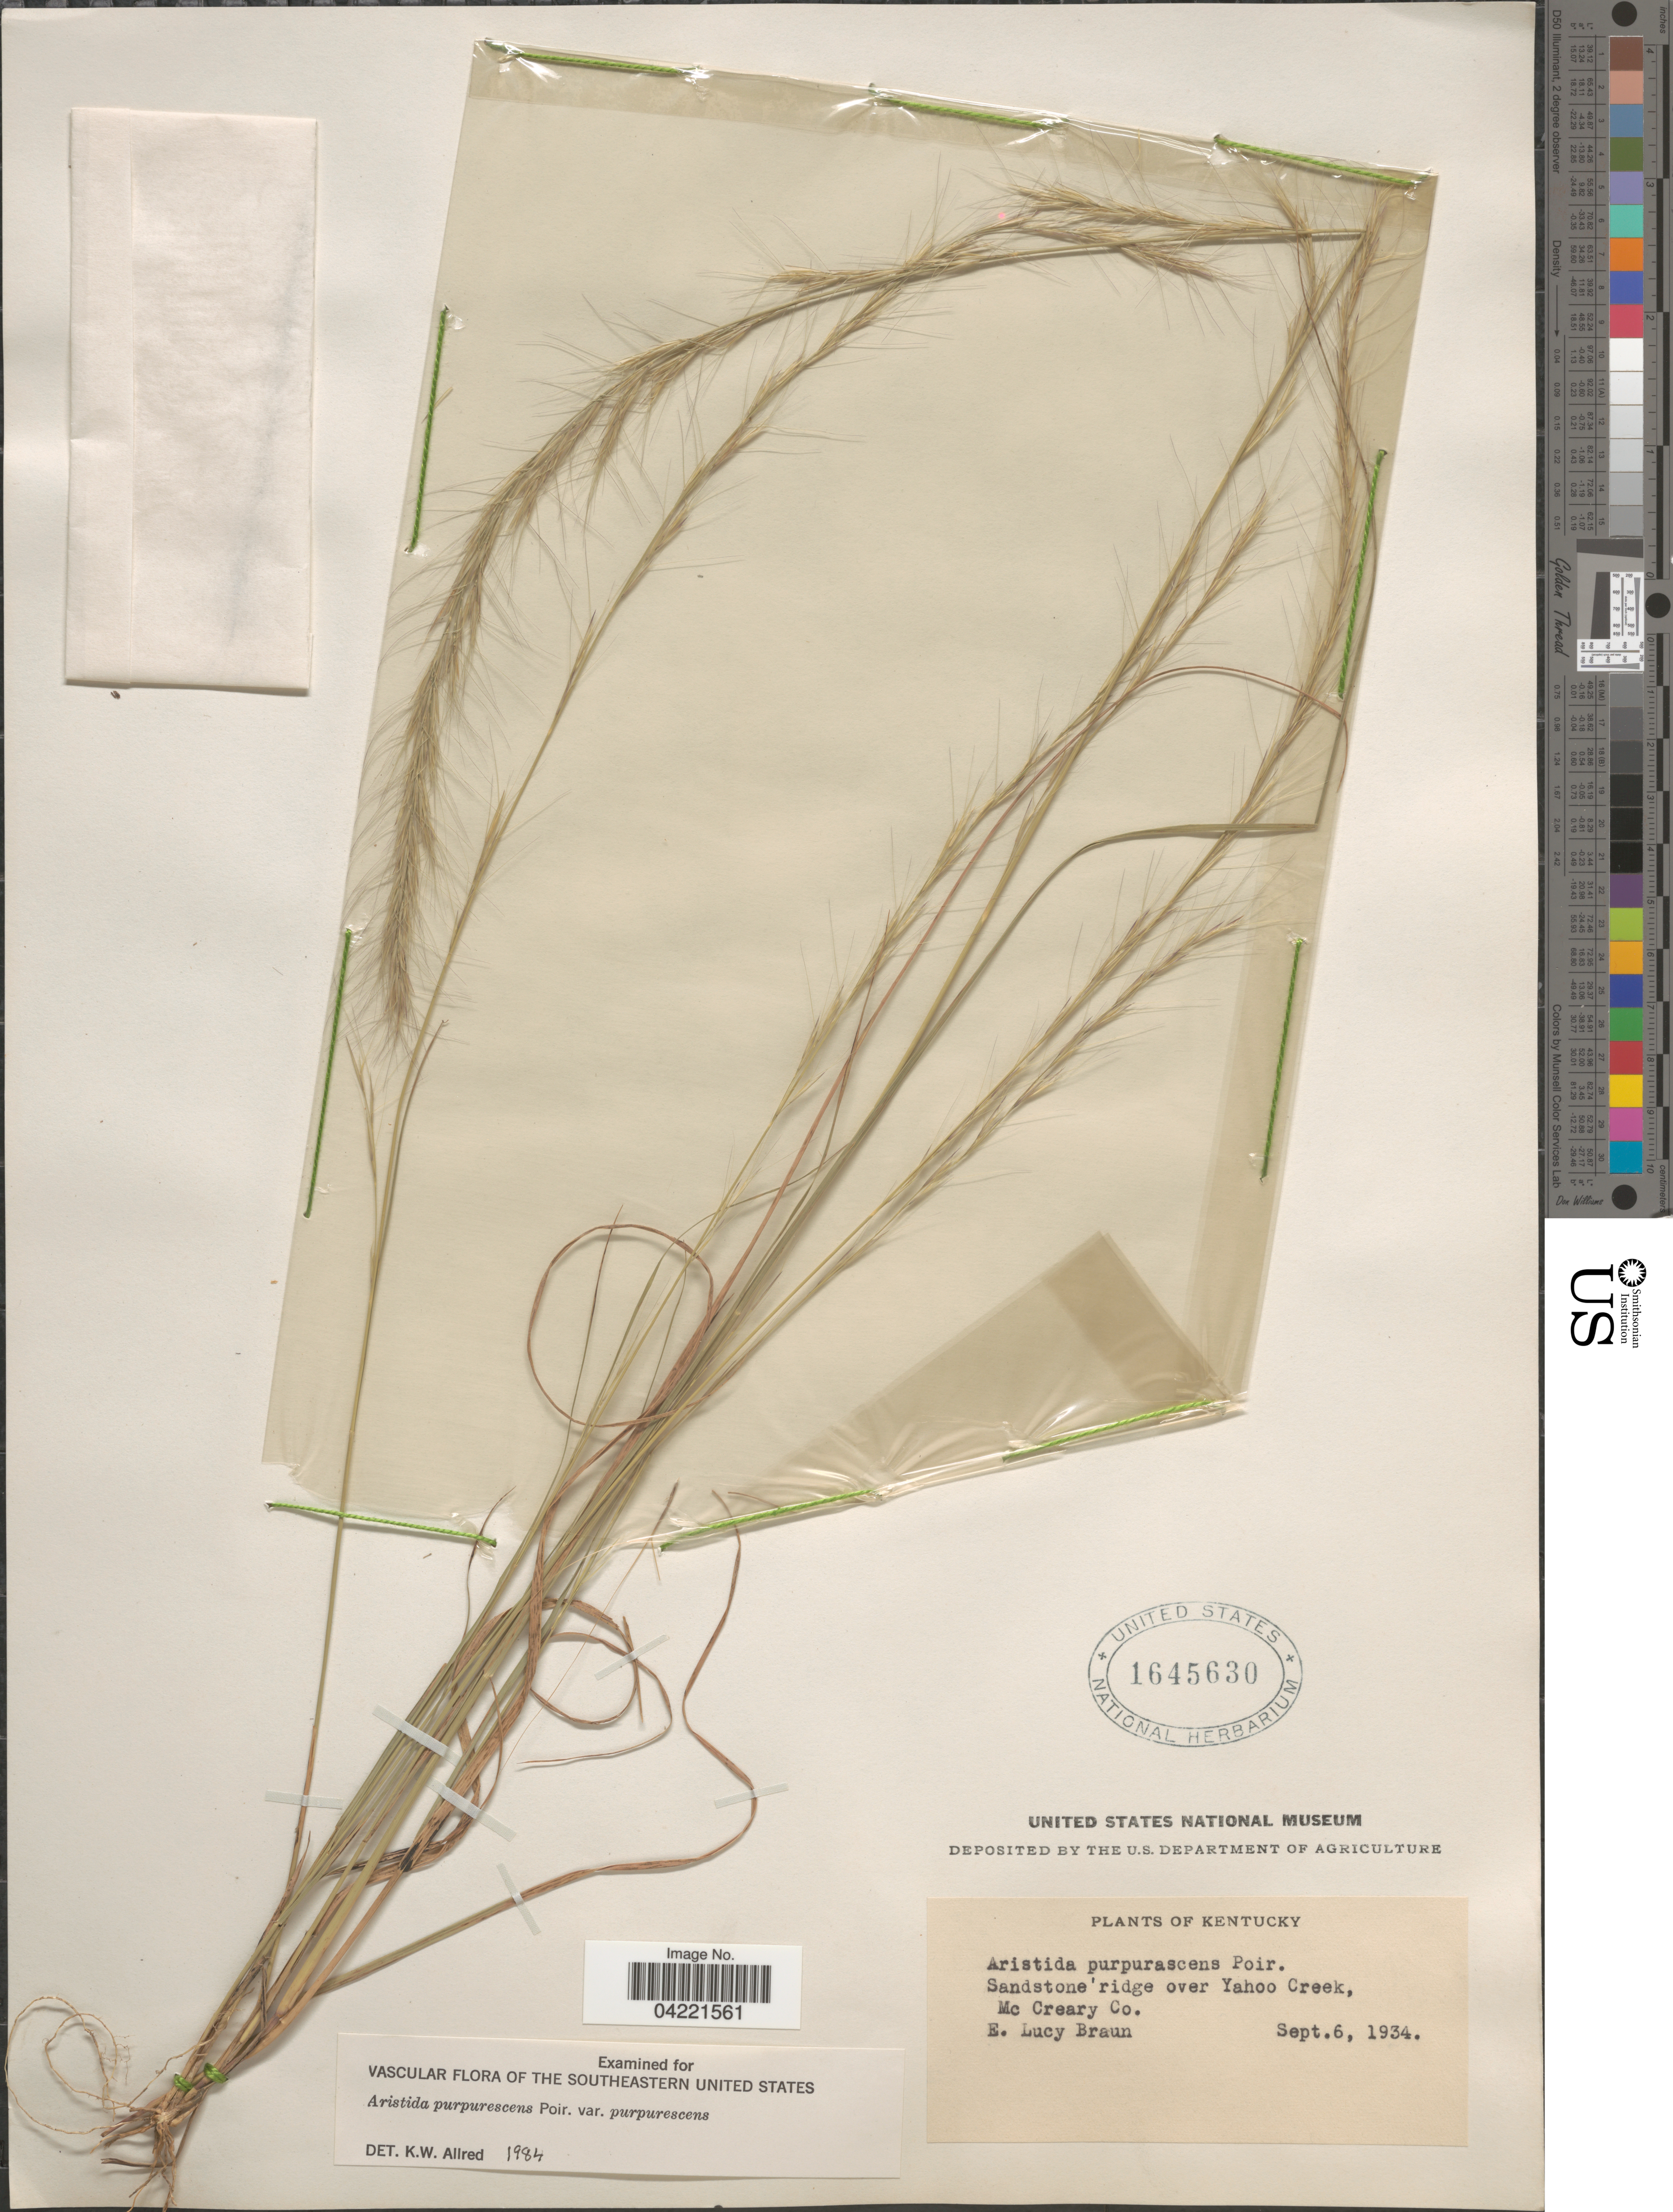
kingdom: Plantae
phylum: Tracheophyta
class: Liliopsida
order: Poales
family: Poaceae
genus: Aristida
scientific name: Aristida purpurascens var. purpurescens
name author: Poir.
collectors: E. L. Braun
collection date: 1934-09-06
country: United States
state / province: Kentucky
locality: Sandstone ridge over Yahoo Creek, Mc Creary Co.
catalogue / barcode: US 1645630